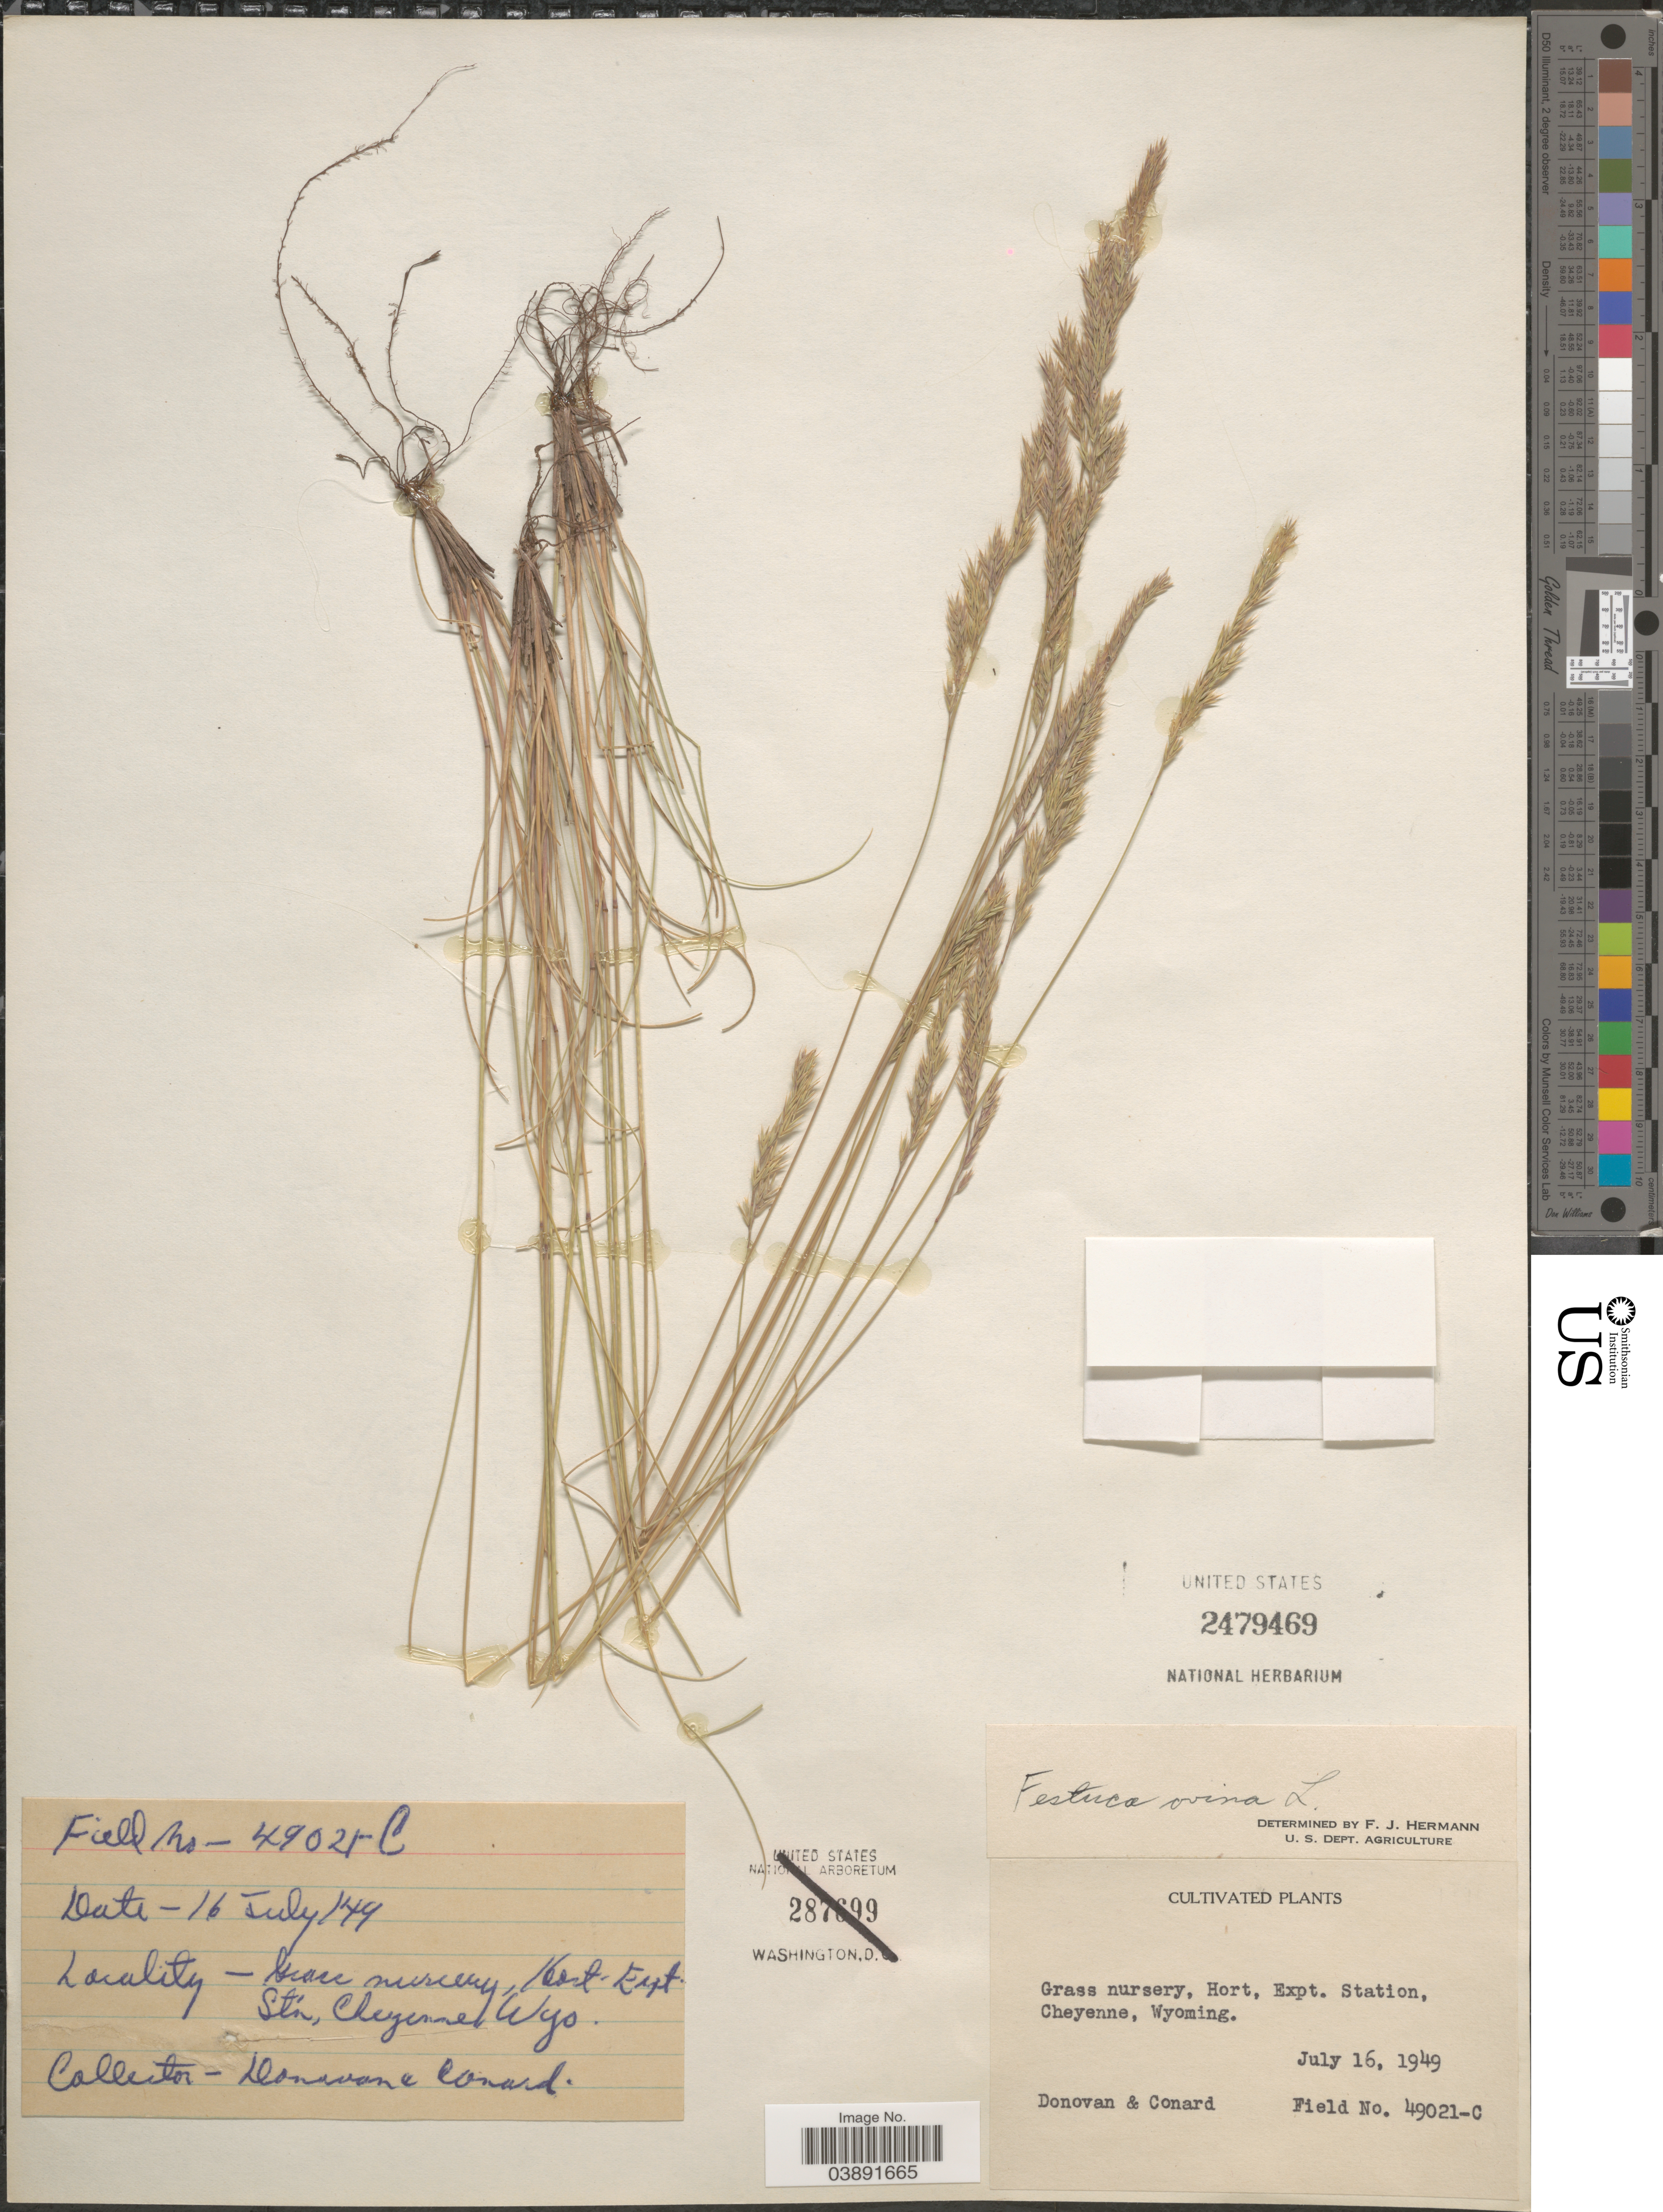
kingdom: Plantae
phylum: Tracheophyta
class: Liliopsida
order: Poales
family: Poaceae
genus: Festuca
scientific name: Festuca ovina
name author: L.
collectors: -. Donovan & Conrad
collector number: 49021-C?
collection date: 1949-07-16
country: United States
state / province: Wyoming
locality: Grass nursery, Hort, Expt. Station, Cheyenne.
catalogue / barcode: US 2479469